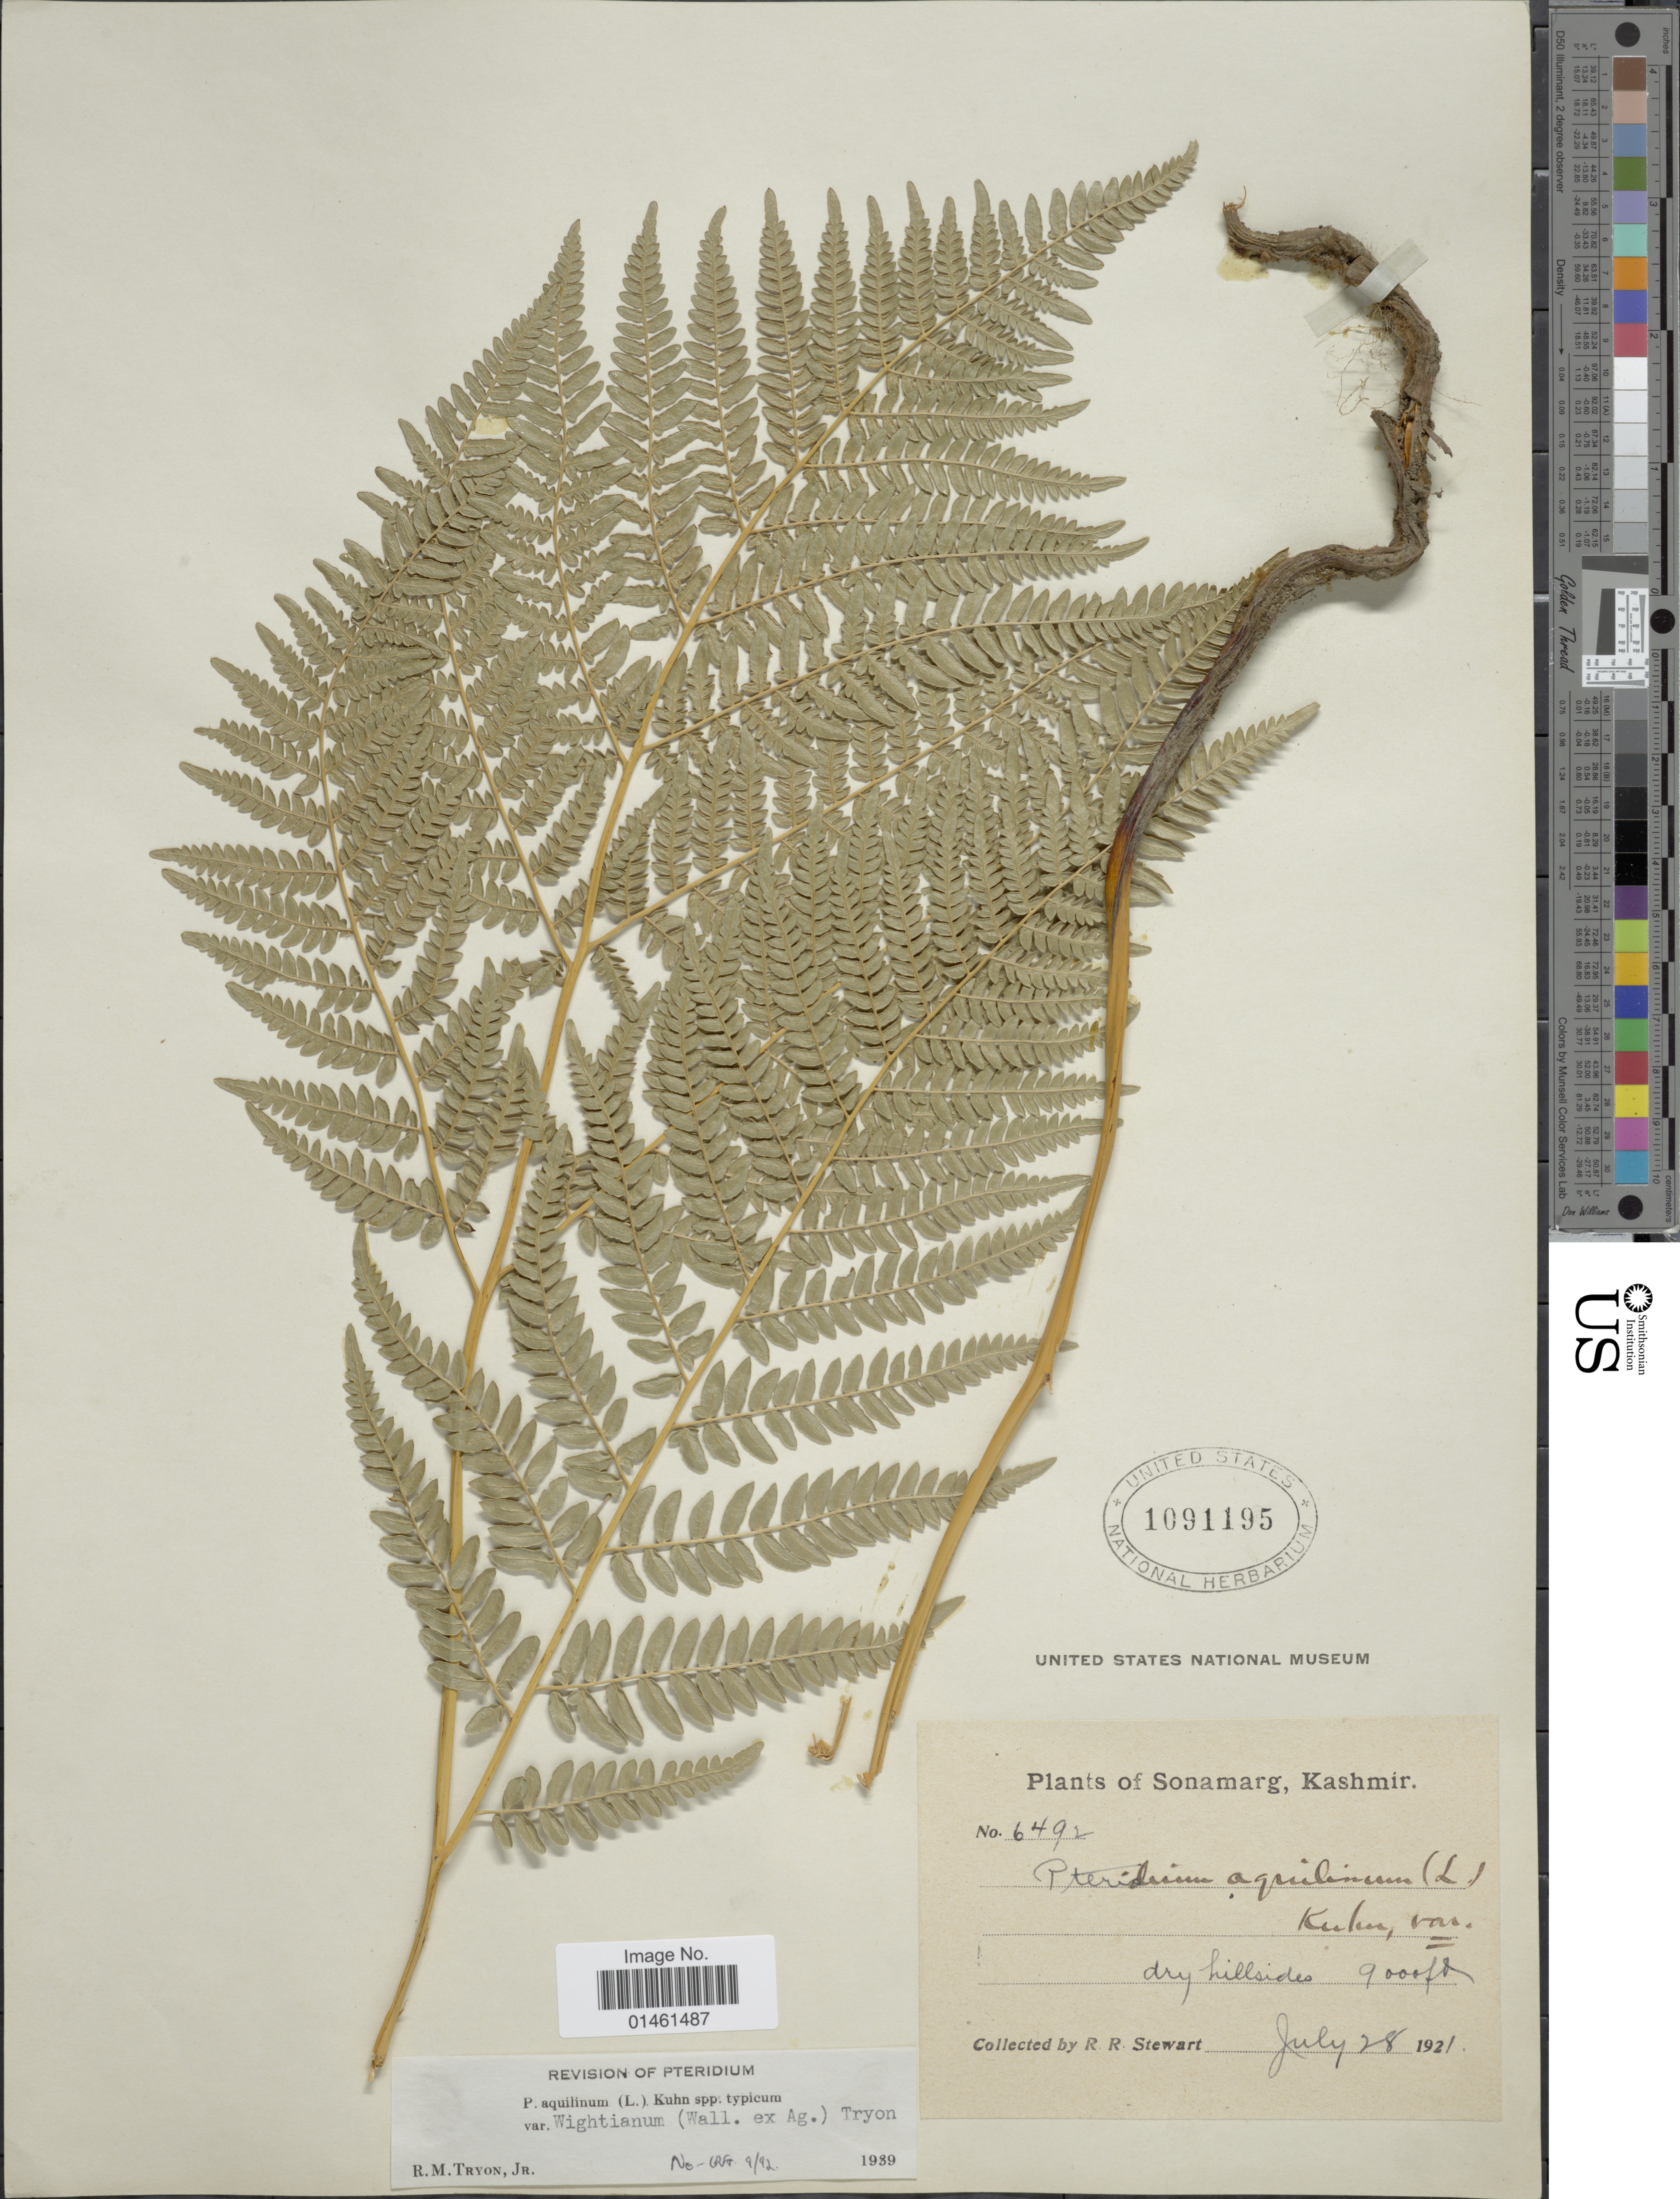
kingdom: Plantae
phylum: Tracheophyta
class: Polypodiopsida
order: Polypodiales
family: Dennstaedtiaceae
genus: Pteridium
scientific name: Pteridium aquilinum var. wightianum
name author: (J. Agardh) R.M. Tryon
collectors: R. R. Stewart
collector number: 6492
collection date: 1921-07-28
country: India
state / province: Jammu and Kashmir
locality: Sonamarg, Kashmir, dry hillside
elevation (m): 2743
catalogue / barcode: US 1091195